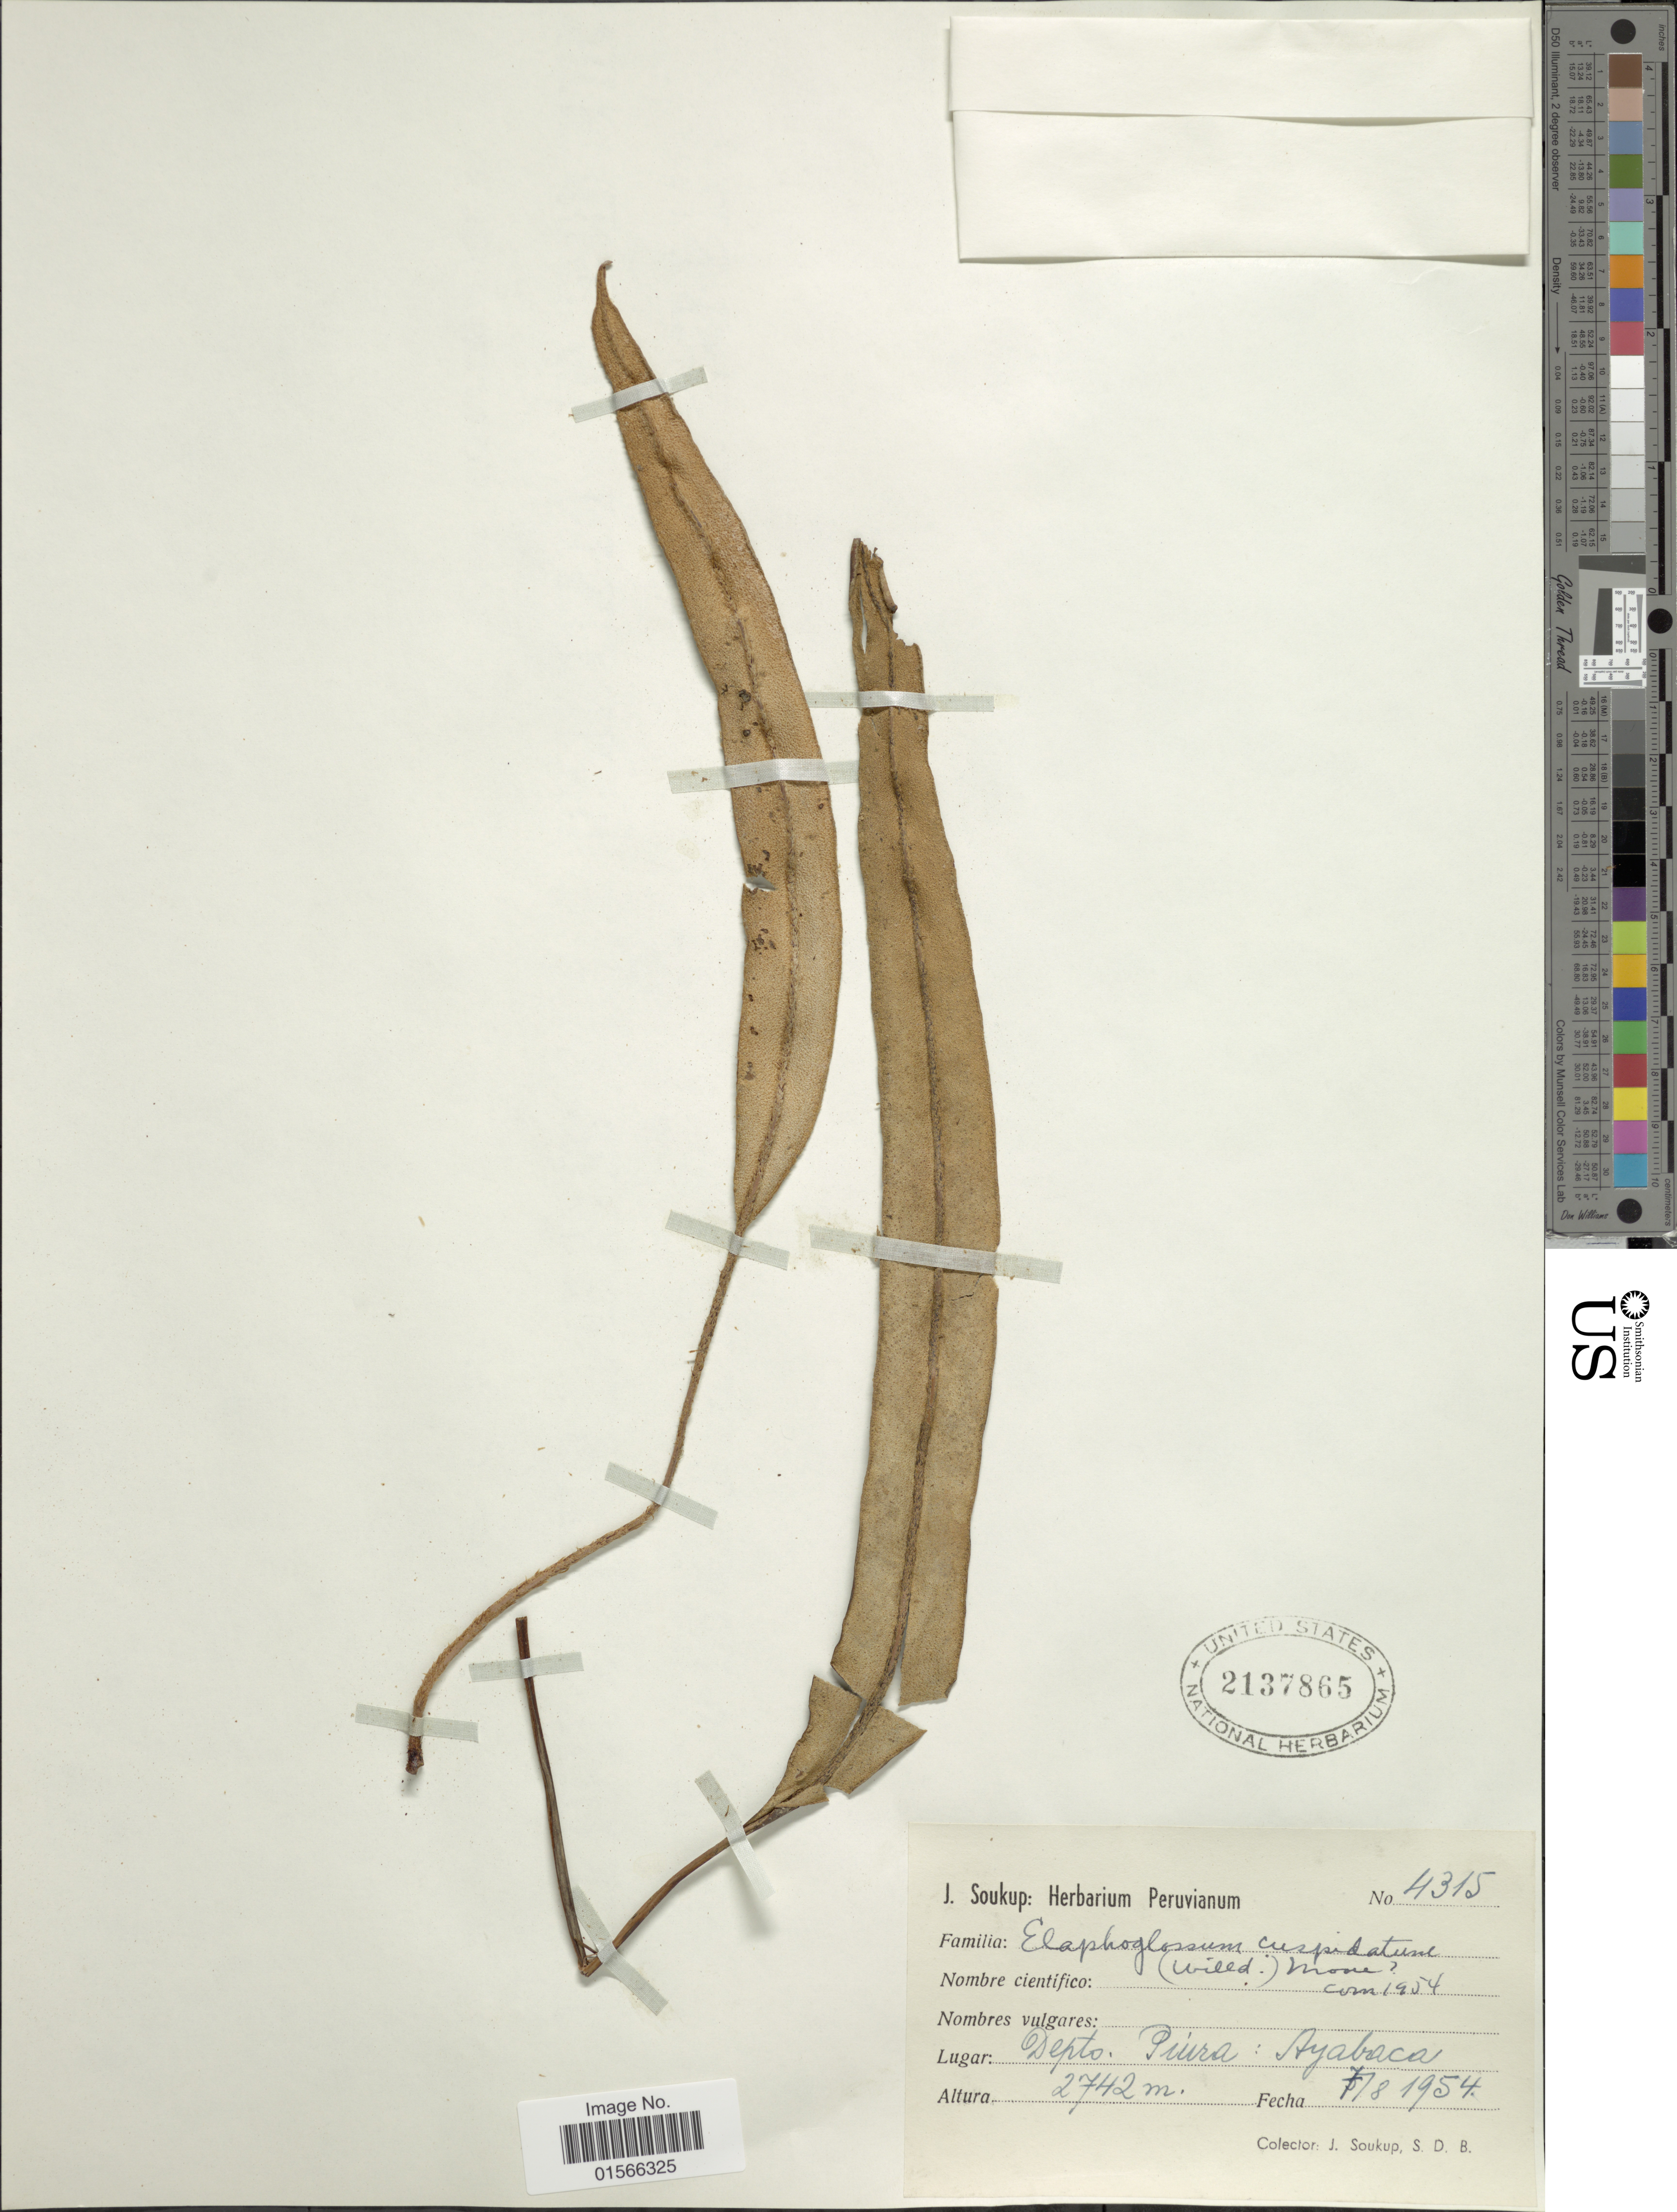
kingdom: Plantae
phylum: Tracheophyta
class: Polypodiopsida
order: Polypodiales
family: Dryopteridaceae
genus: Elaphoglossum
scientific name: Elaphoglossum cuspidatum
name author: (Willd.) T. Moore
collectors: J. Soukup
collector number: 4315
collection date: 1954-08-07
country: Peru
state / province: Piura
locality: Depto. Piura: Ayabaca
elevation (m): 2742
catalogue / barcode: US 2137865